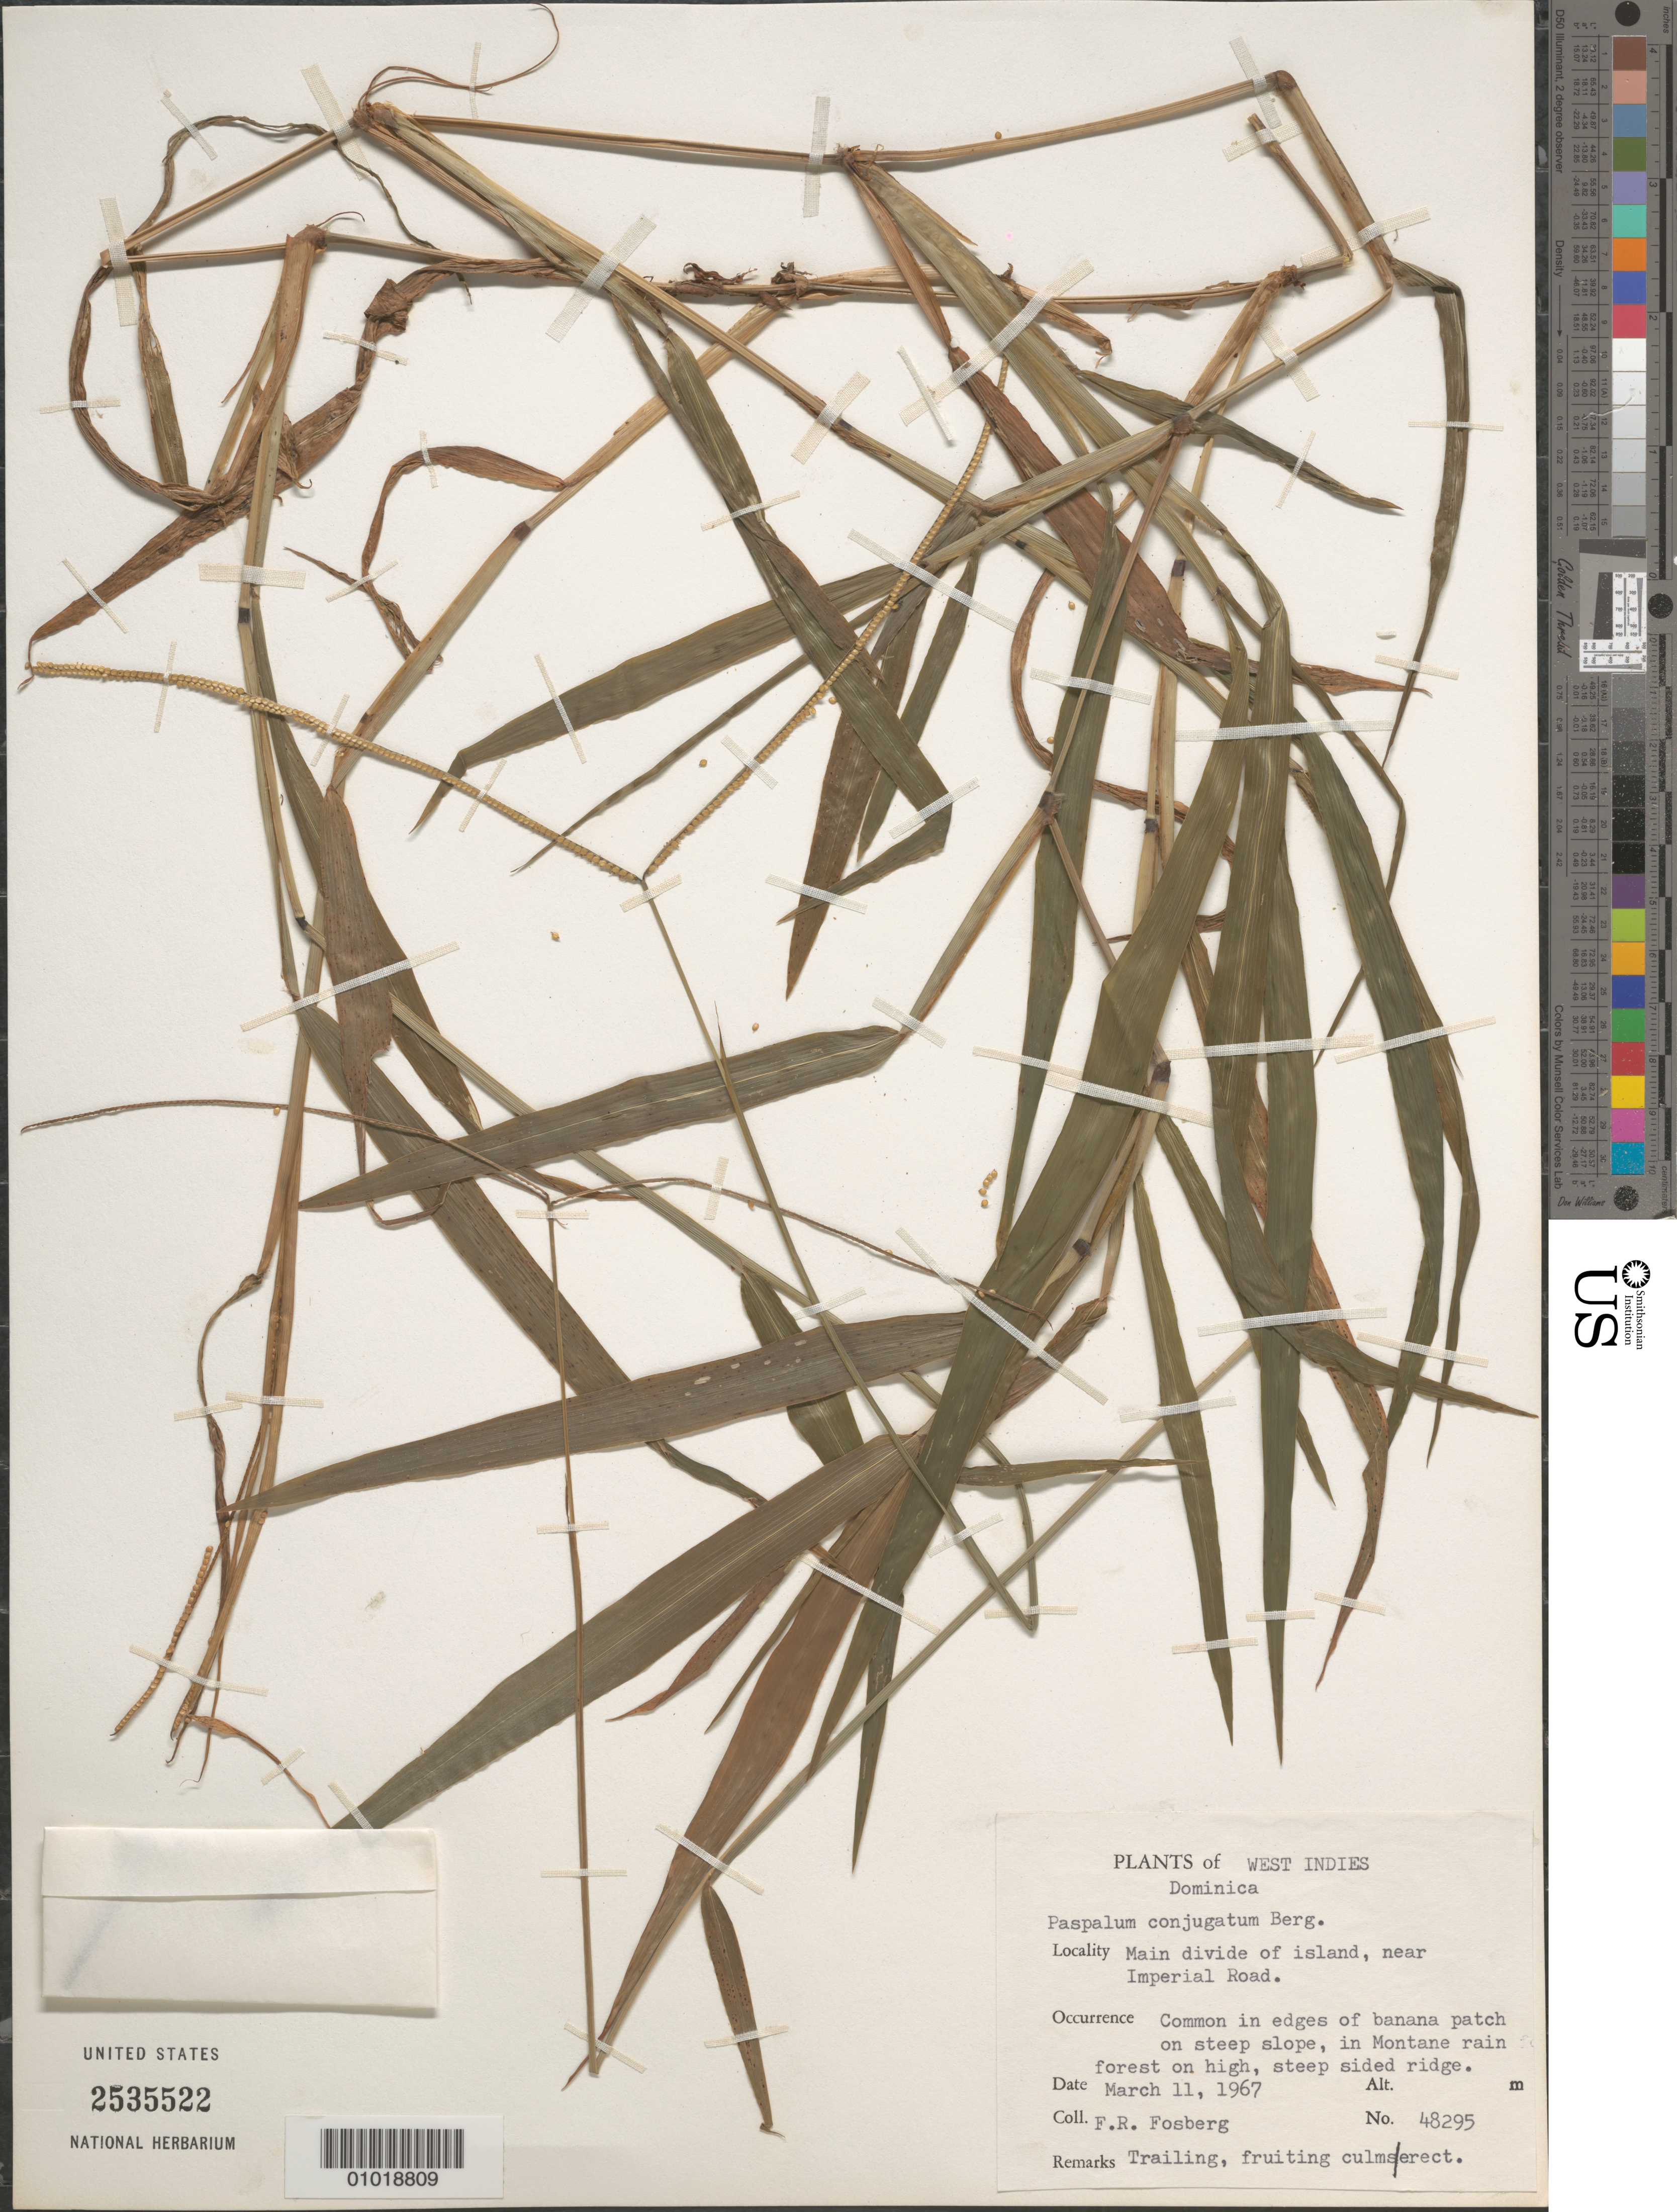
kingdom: Plantae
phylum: Tracheophyta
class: Liliopsida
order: Poales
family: Poaceae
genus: Paspalum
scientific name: Paspalum conjugatum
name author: P.J. Bergius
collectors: F. R. Fosberg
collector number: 48295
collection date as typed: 11 Mar 1967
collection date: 1967-03-11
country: Dominica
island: Dominica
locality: Main divide of island neaar Imperial Rd.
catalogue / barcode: US 2535522